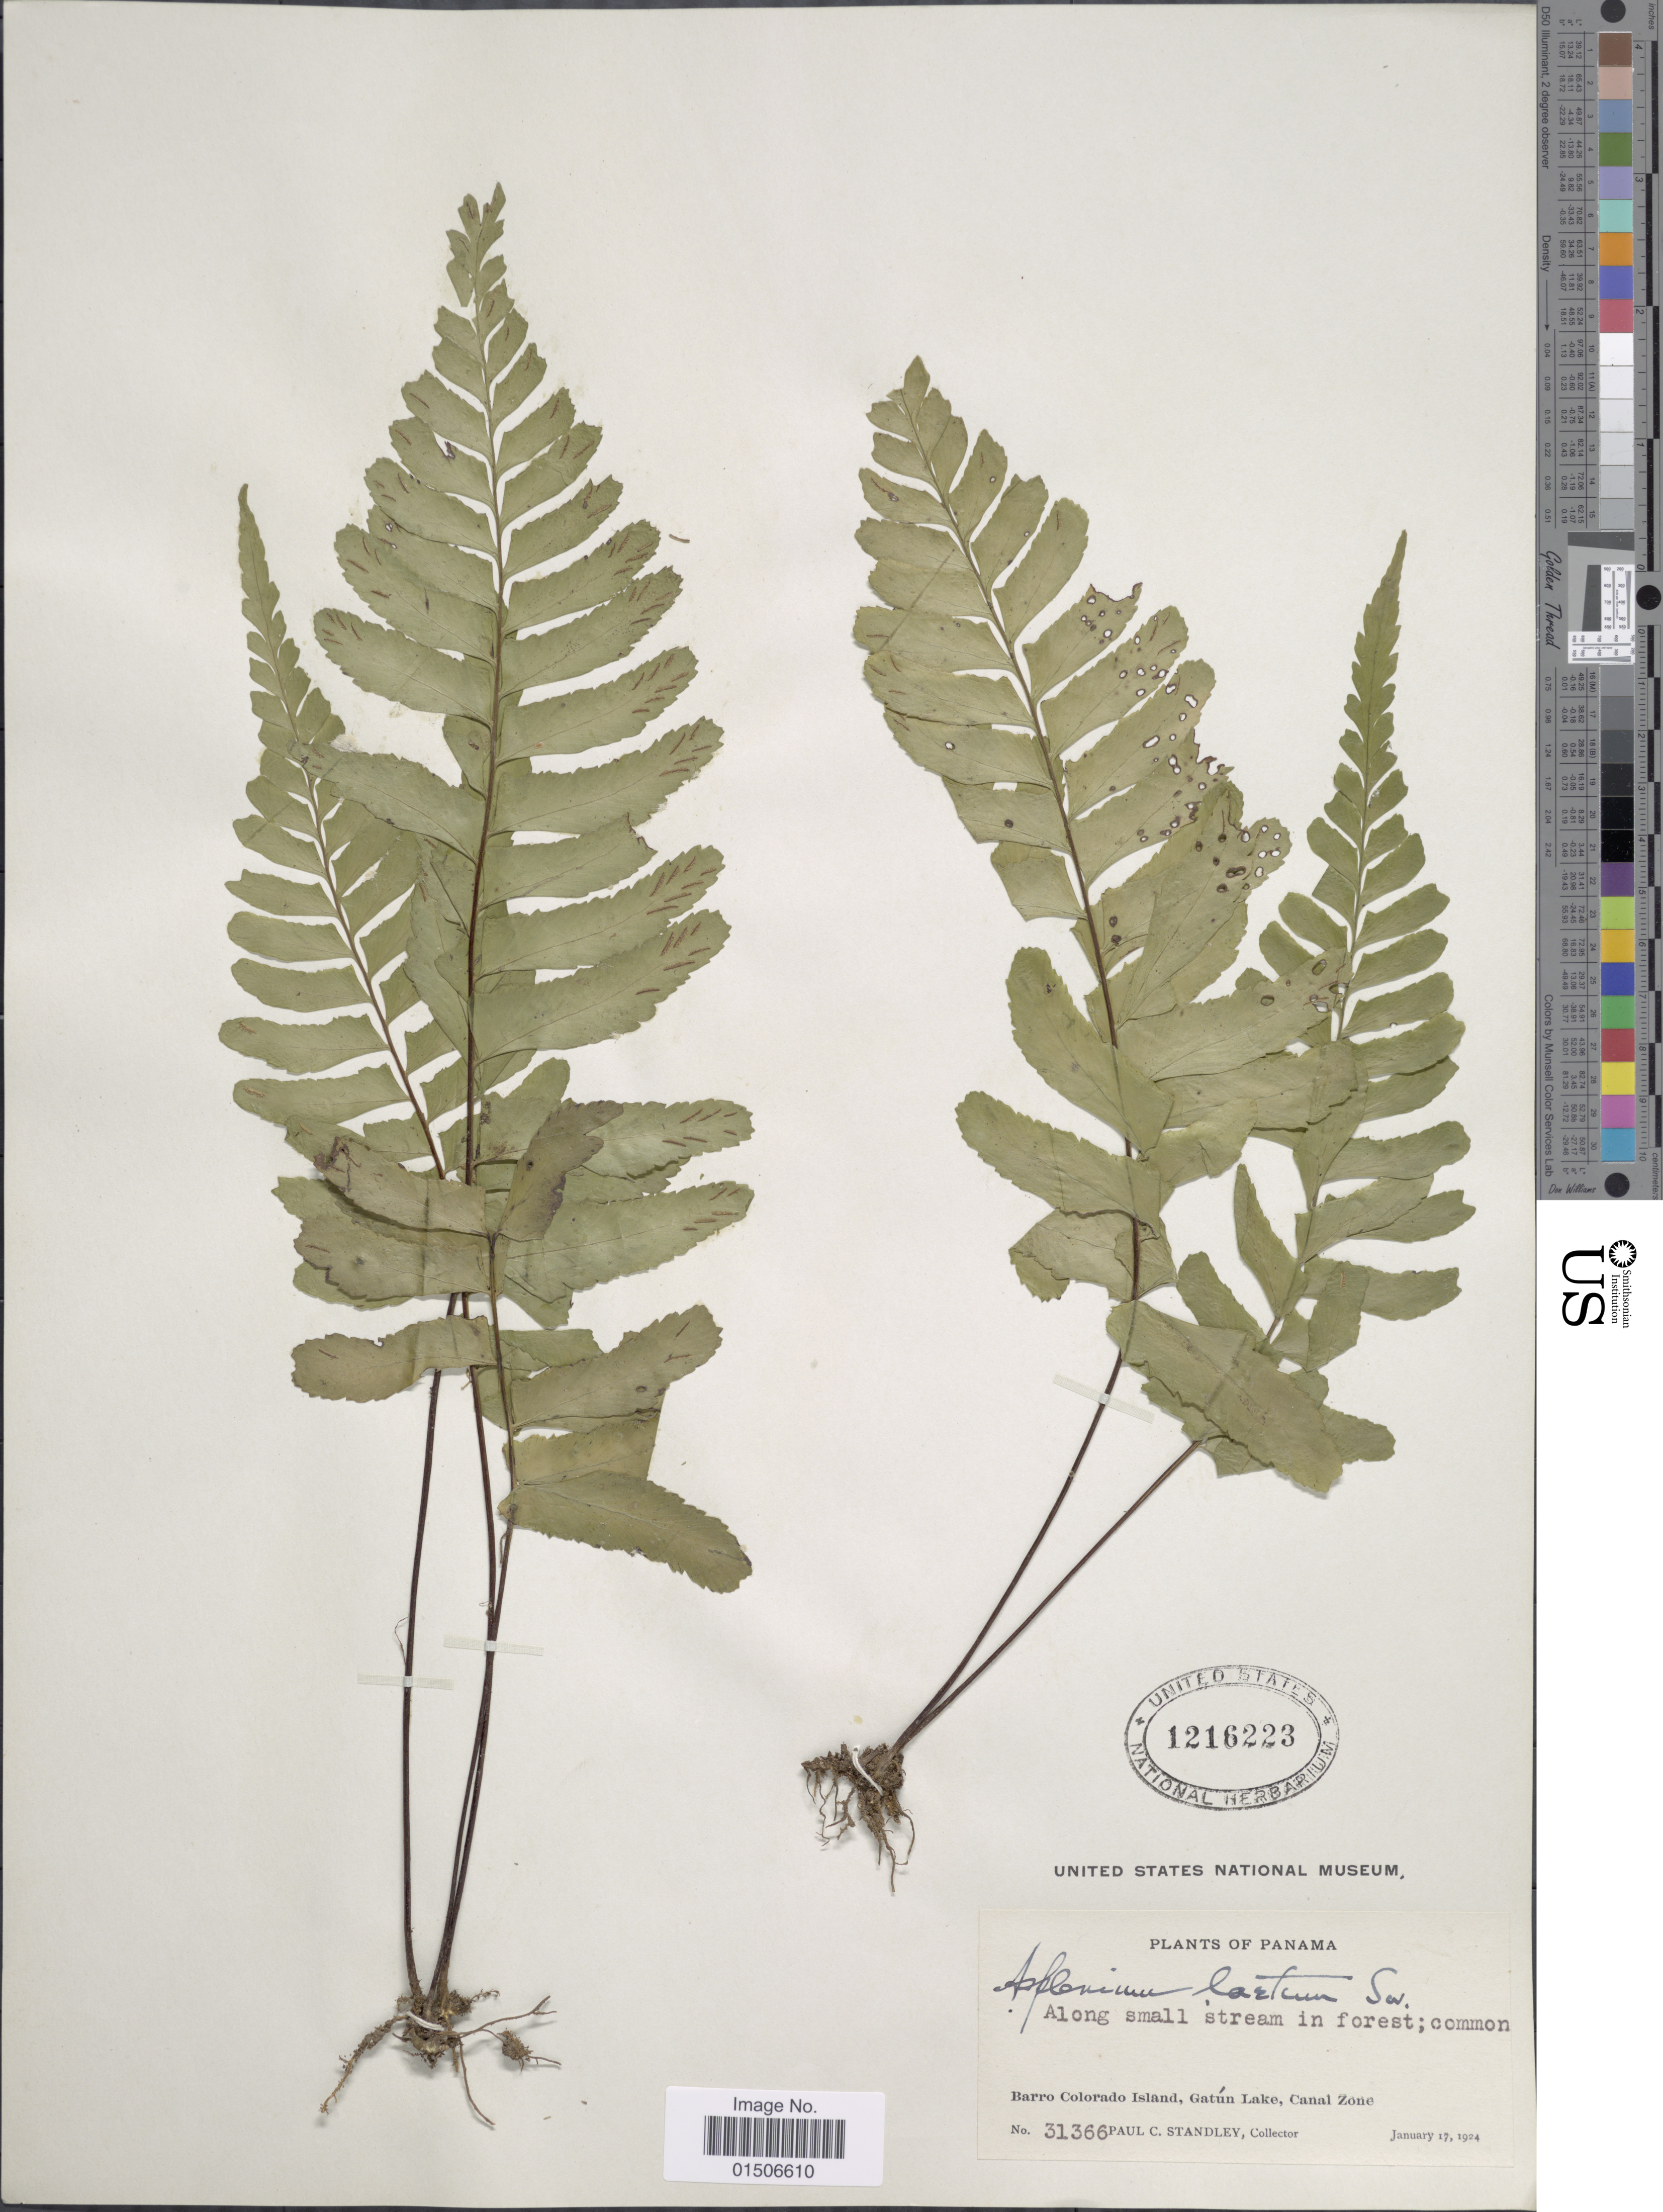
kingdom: Plantae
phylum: Tracheophyta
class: Polypodiopsida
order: Polypodiales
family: Aspleniaceae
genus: Asplenium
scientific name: Asplenium laetum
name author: Sw.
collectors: P. C. Standley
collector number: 31366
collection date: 1924-01-17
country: Panama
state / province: Panamá Oeste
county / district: Canal Zone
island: Barro Colorado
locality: Along stream in forest; common, Barro Colorado Island, Gatún Lake, Canal Zone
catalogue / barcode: US 1216223